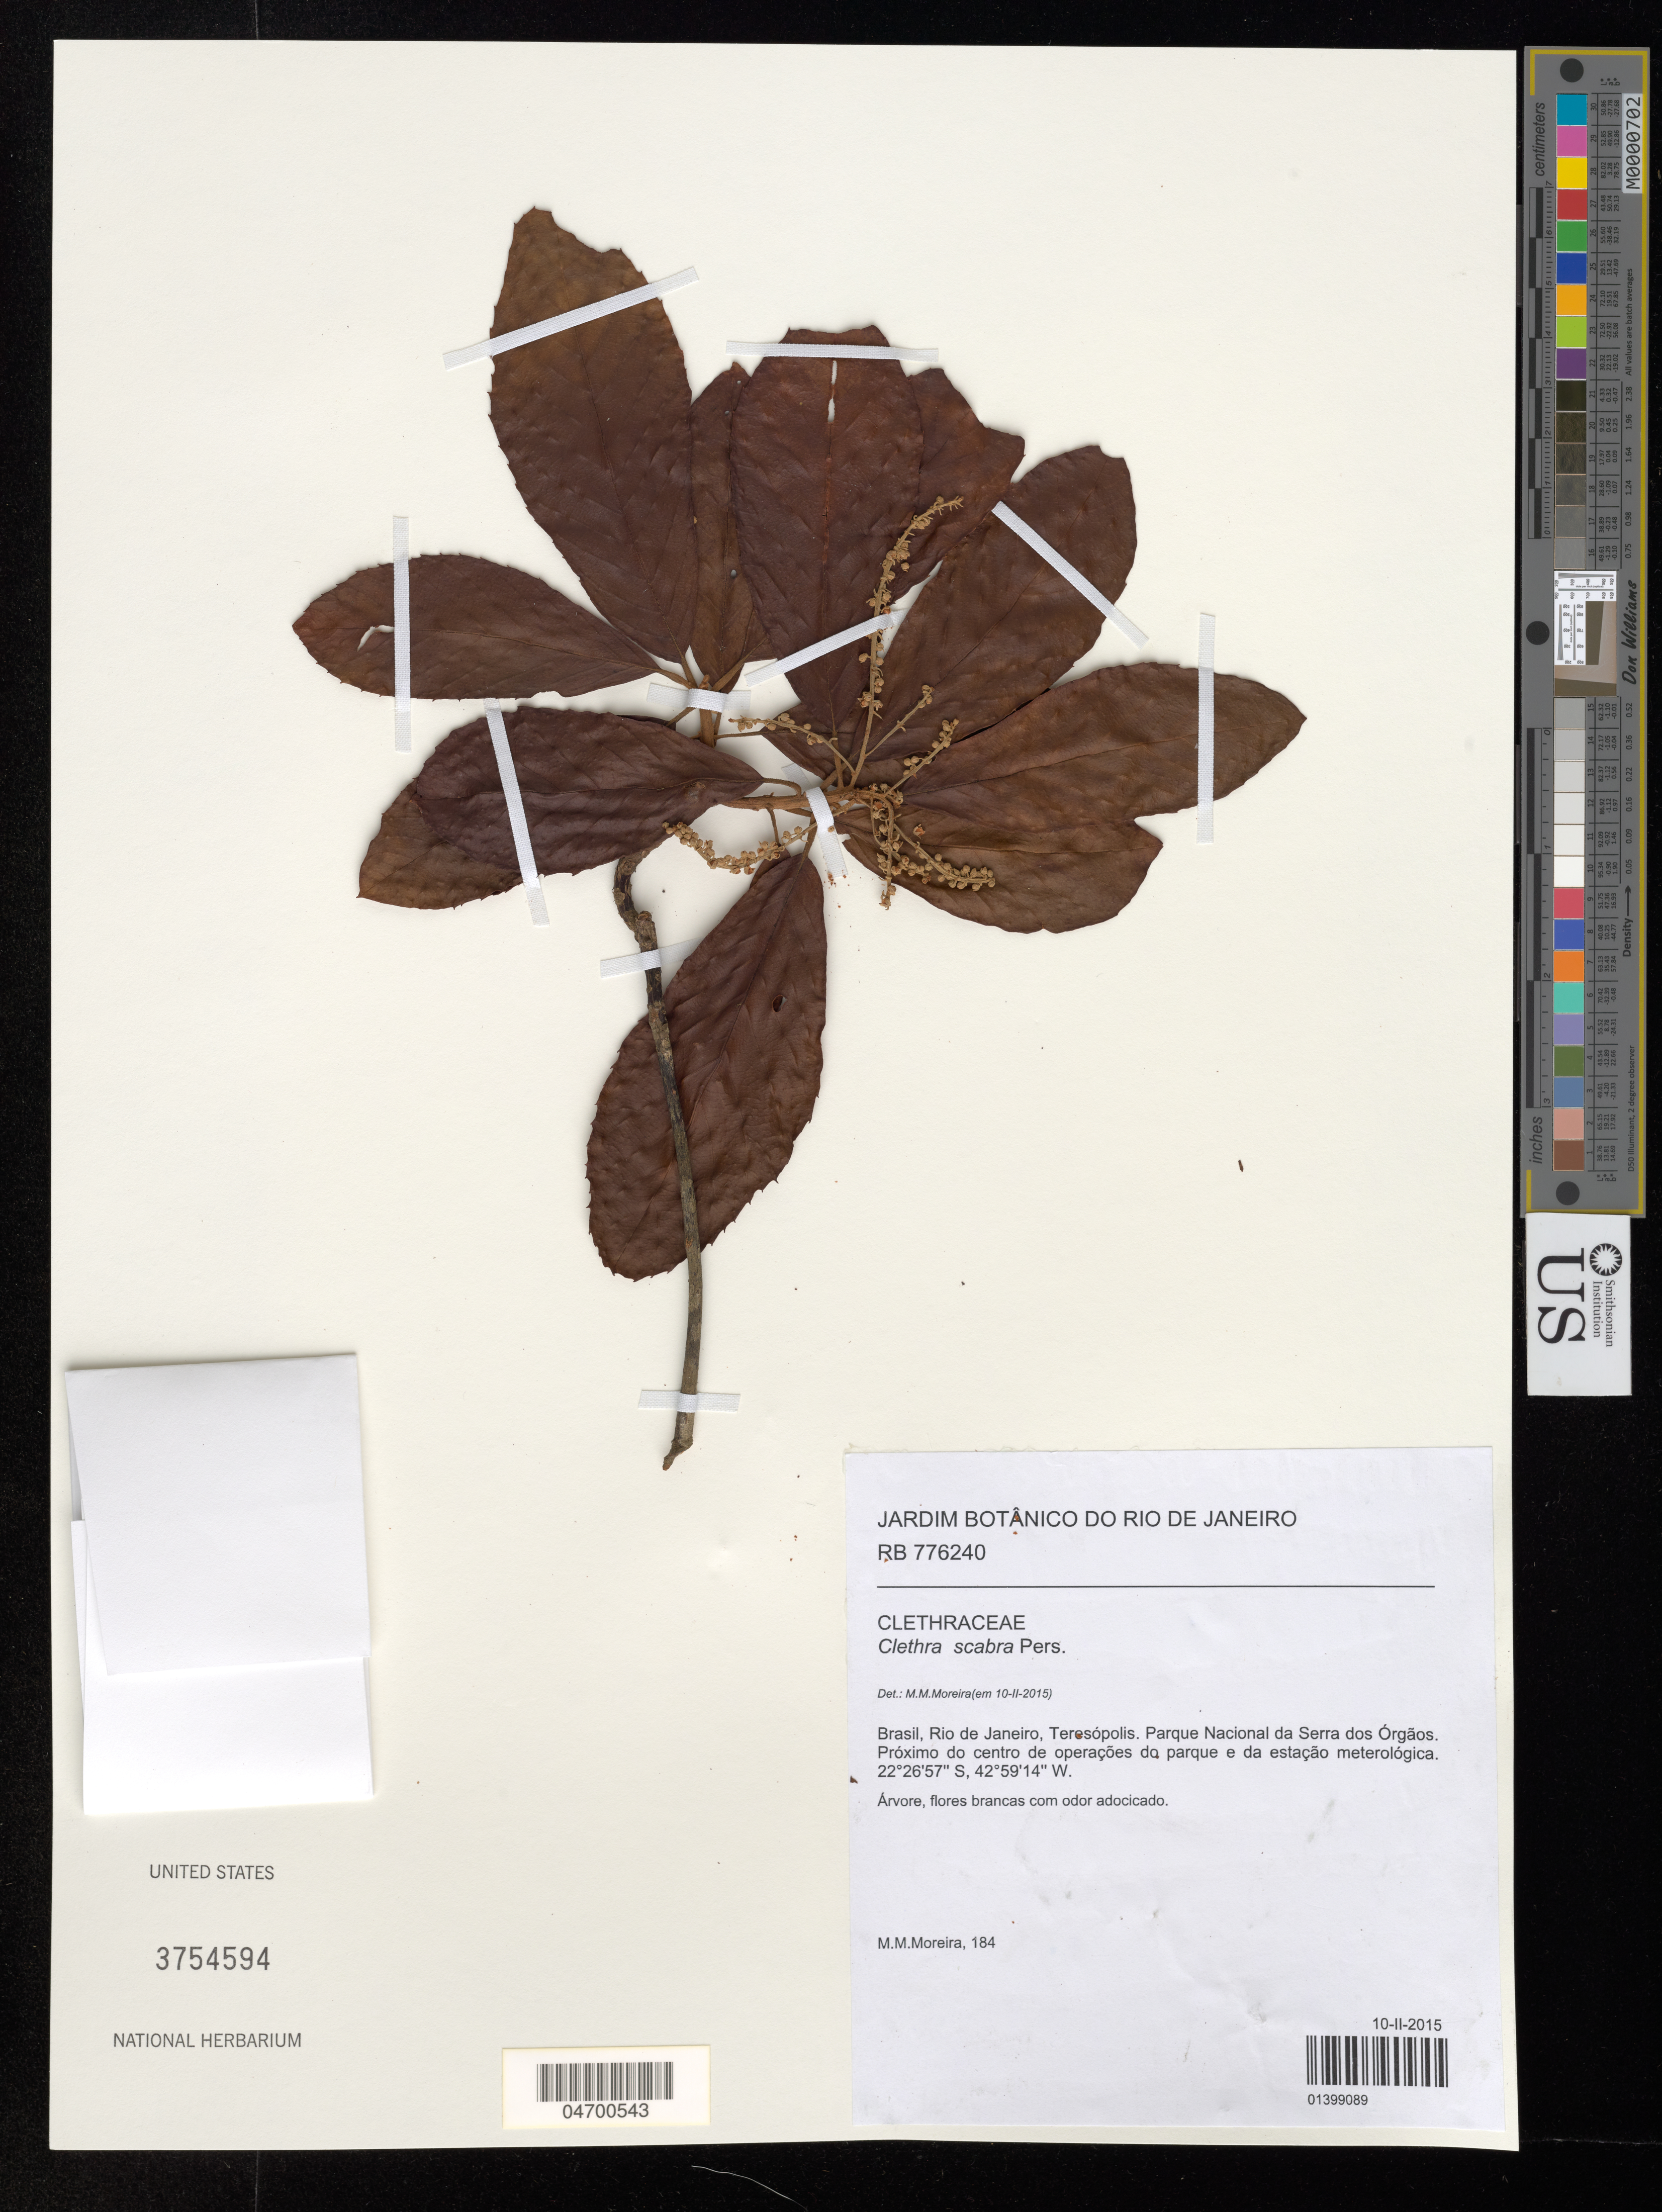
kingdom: Plantae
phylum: Tracheophyta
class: Magnoliopsida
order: Ericales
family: Clethraceae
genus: Clethra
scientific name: Clethra scabra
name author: Pers.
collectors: M. Moreira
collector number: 184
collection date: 2015-02-10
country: Brazil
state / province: Rio de Janeiro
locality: Teresópolis. Parque Nacional da Serra dos Órgãos. Próximo do centro de operações do parque e da estação meterológica.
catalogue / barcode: US 3754594